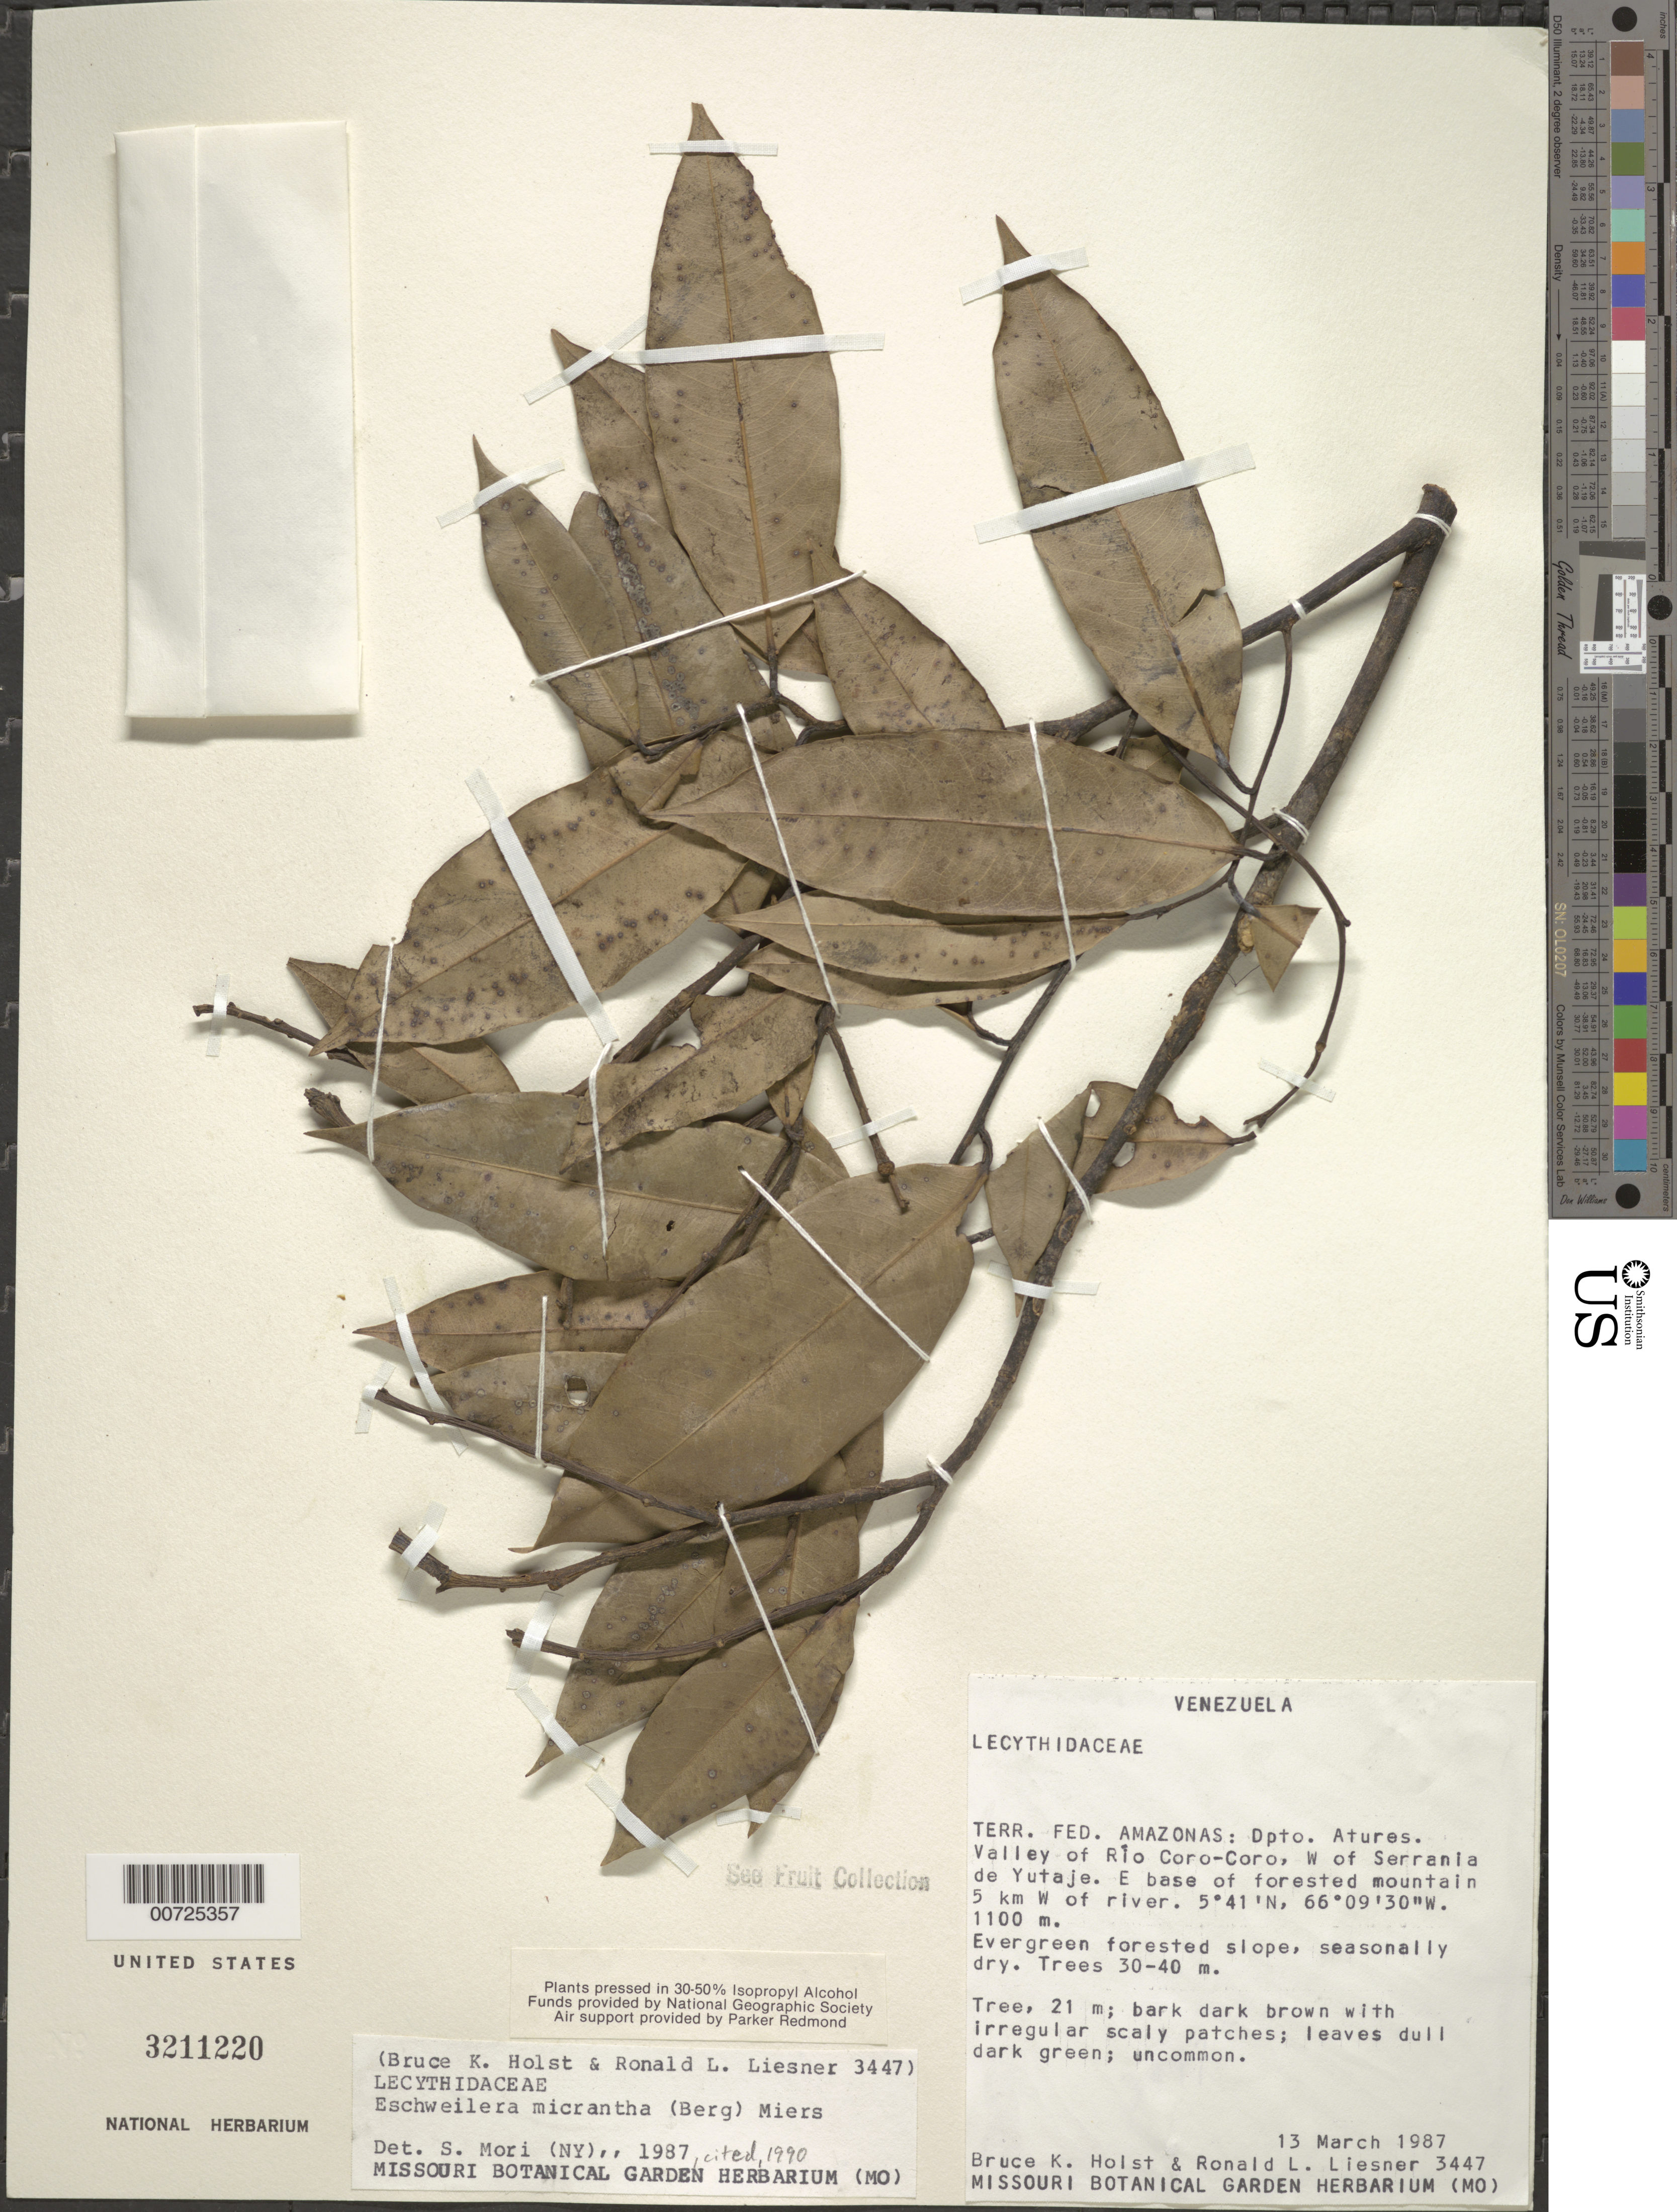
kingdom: Plantae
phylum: Tracheophyta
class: Magnoliopsida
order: Ericales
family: Lecythidaceae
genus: Eschweilera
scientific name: Eschweilera micrantha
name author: (O. Berg) Miers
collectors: B. Holst & R. L. Liesner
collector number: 3447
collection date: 1987-03-13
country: Venezuela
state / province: Amazonas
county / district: Atures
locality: Valley of Río Coro-Coro, W of Serrania de Yutaje. E base of forested mountain 5 km W of river.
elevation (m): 1100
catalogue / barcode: US 3211220